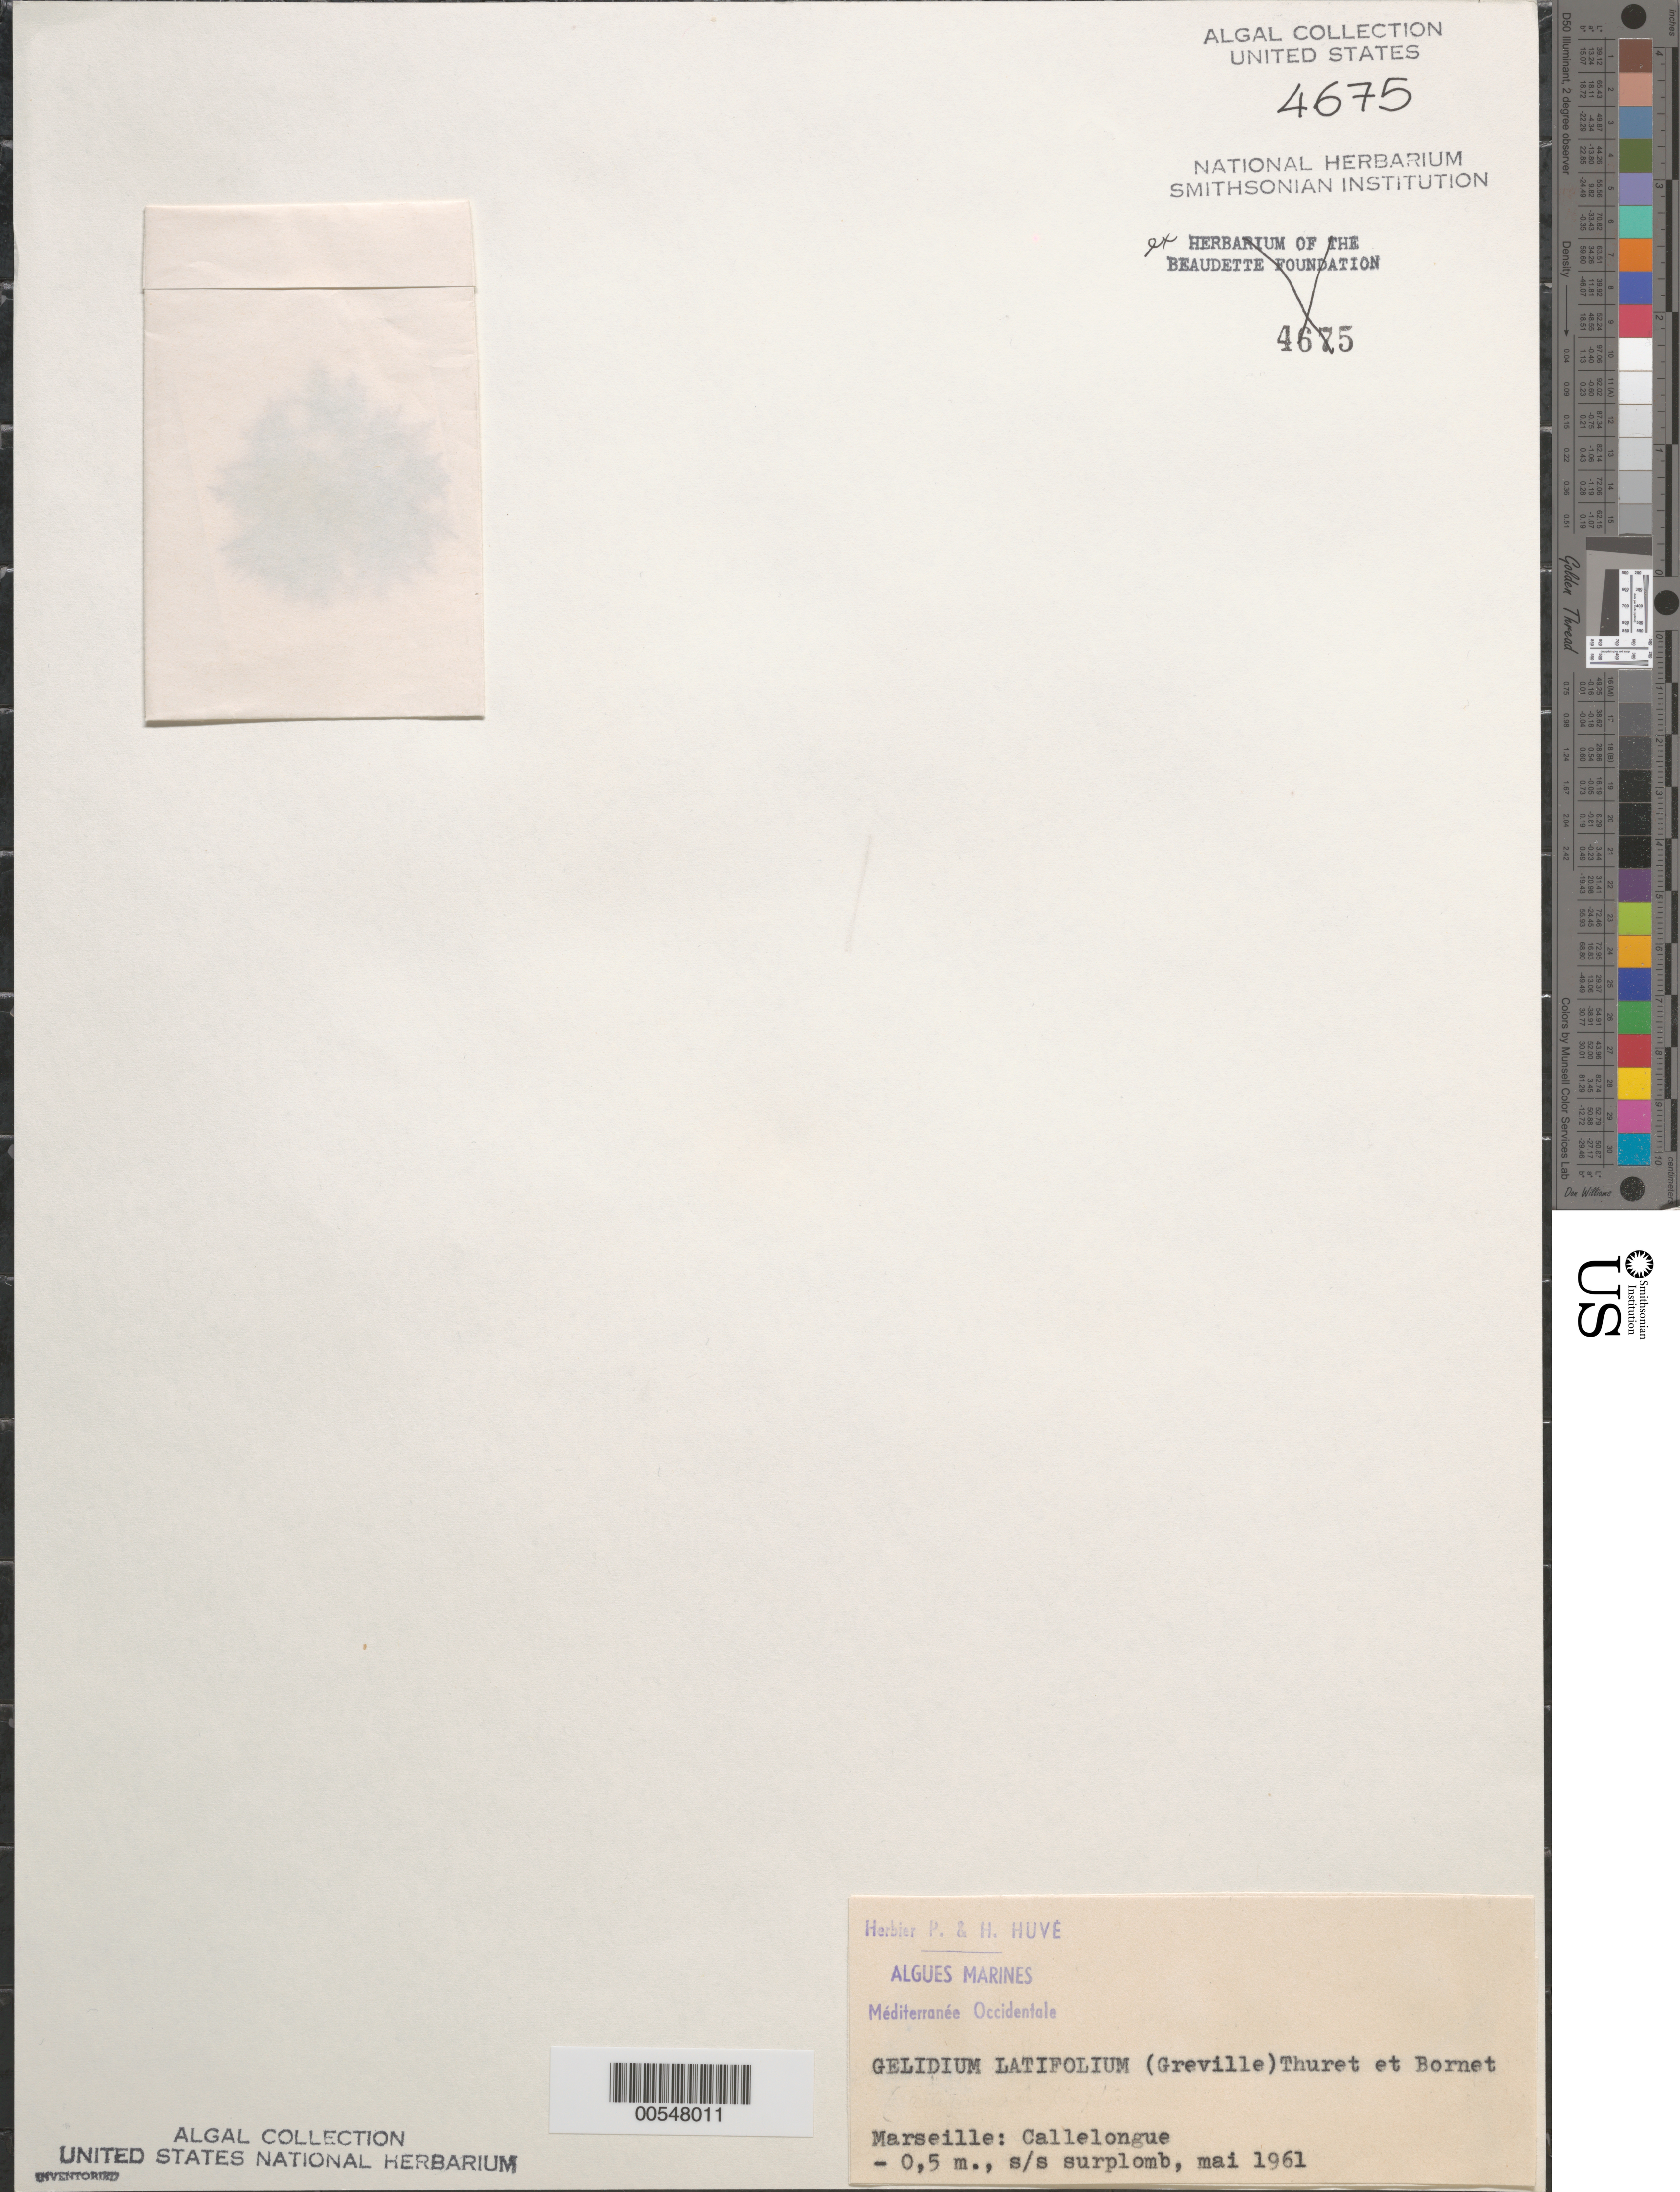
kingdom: Plantae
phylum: Rhodophyta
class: Florideophyceae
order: Gelidiales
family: Gelidiaceae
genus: Gelidium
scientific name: Gelidium spinosum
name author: (S.G. Gmel.) P.C. Silva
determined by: Algae name updating Project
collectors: P. Huve & H. Huve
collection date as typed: May 1961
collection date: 1961-05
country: France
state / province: Provence-Alpes-Côte d'Azur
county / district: Bouches-du-Rhône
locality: Callelongue, Marseille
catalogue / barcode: US 4675